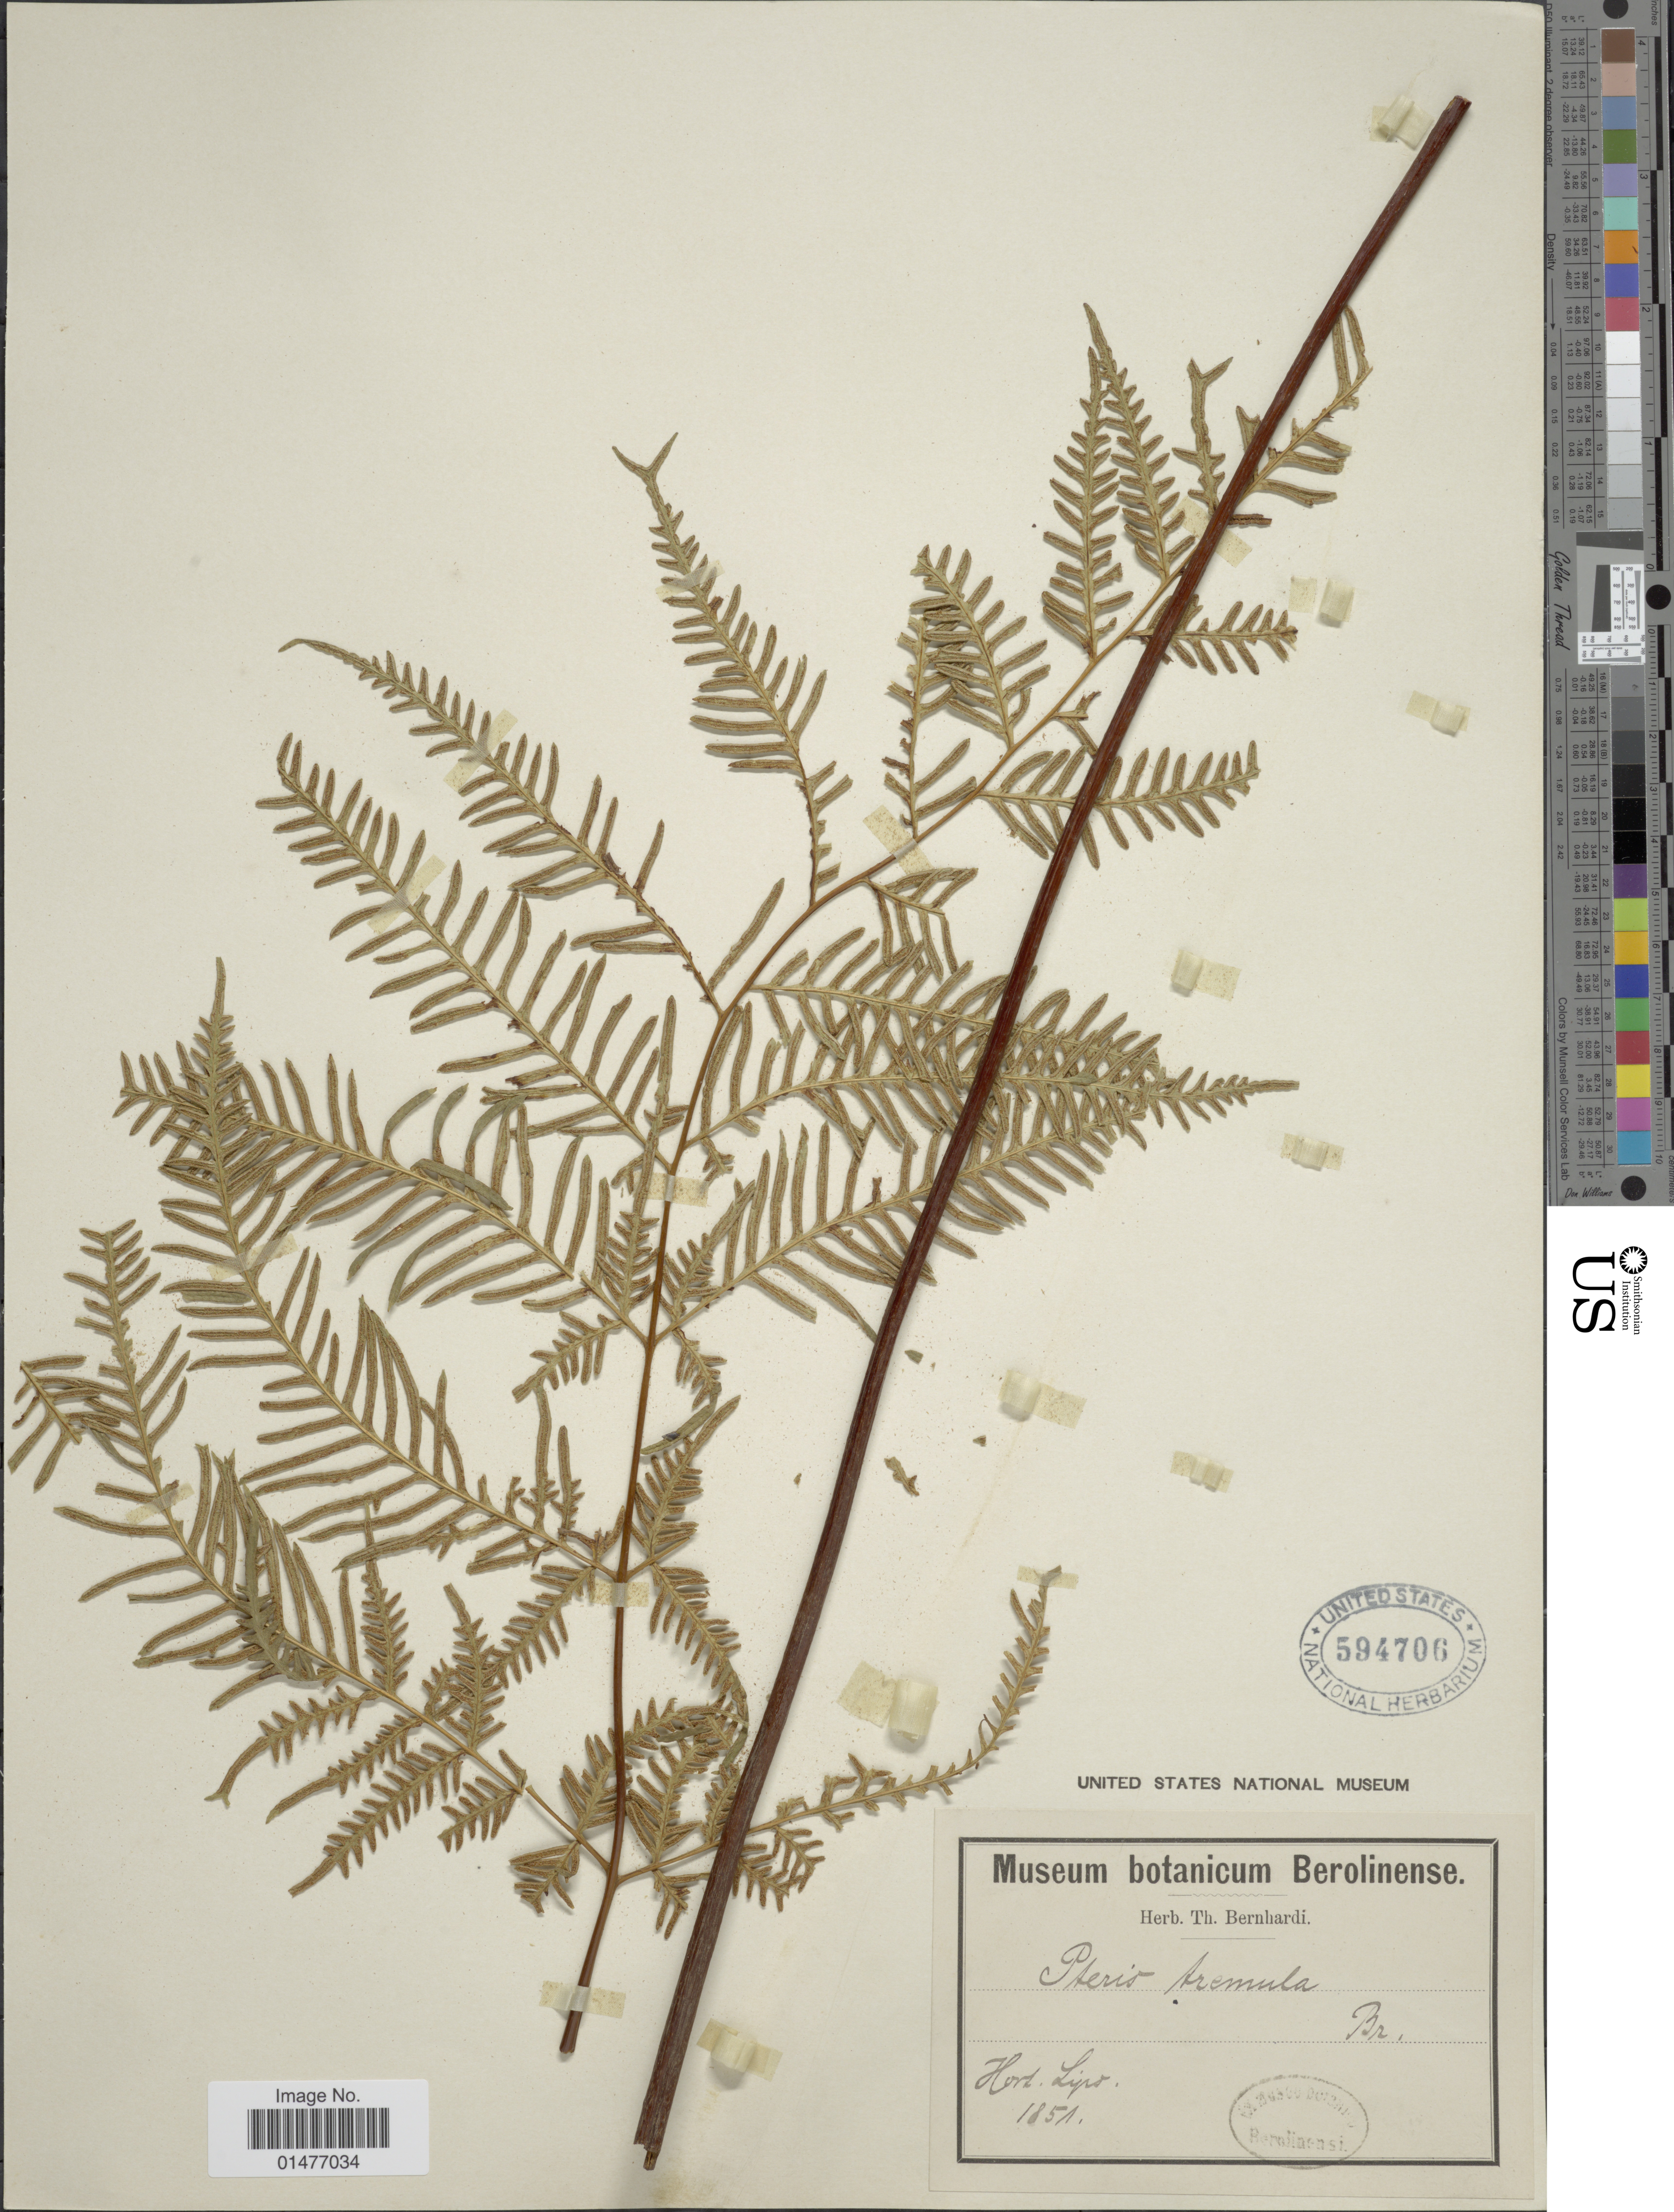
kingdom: Plantae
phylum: Tracheophyta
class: Polypodiopsida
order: Polypodiales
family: Pteridaceae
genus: Pteris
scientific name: Pteris tremula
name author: R. Br.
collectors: ex herb. Bernhardi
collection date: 1851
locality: Hort Lips.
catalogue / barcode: US 594706